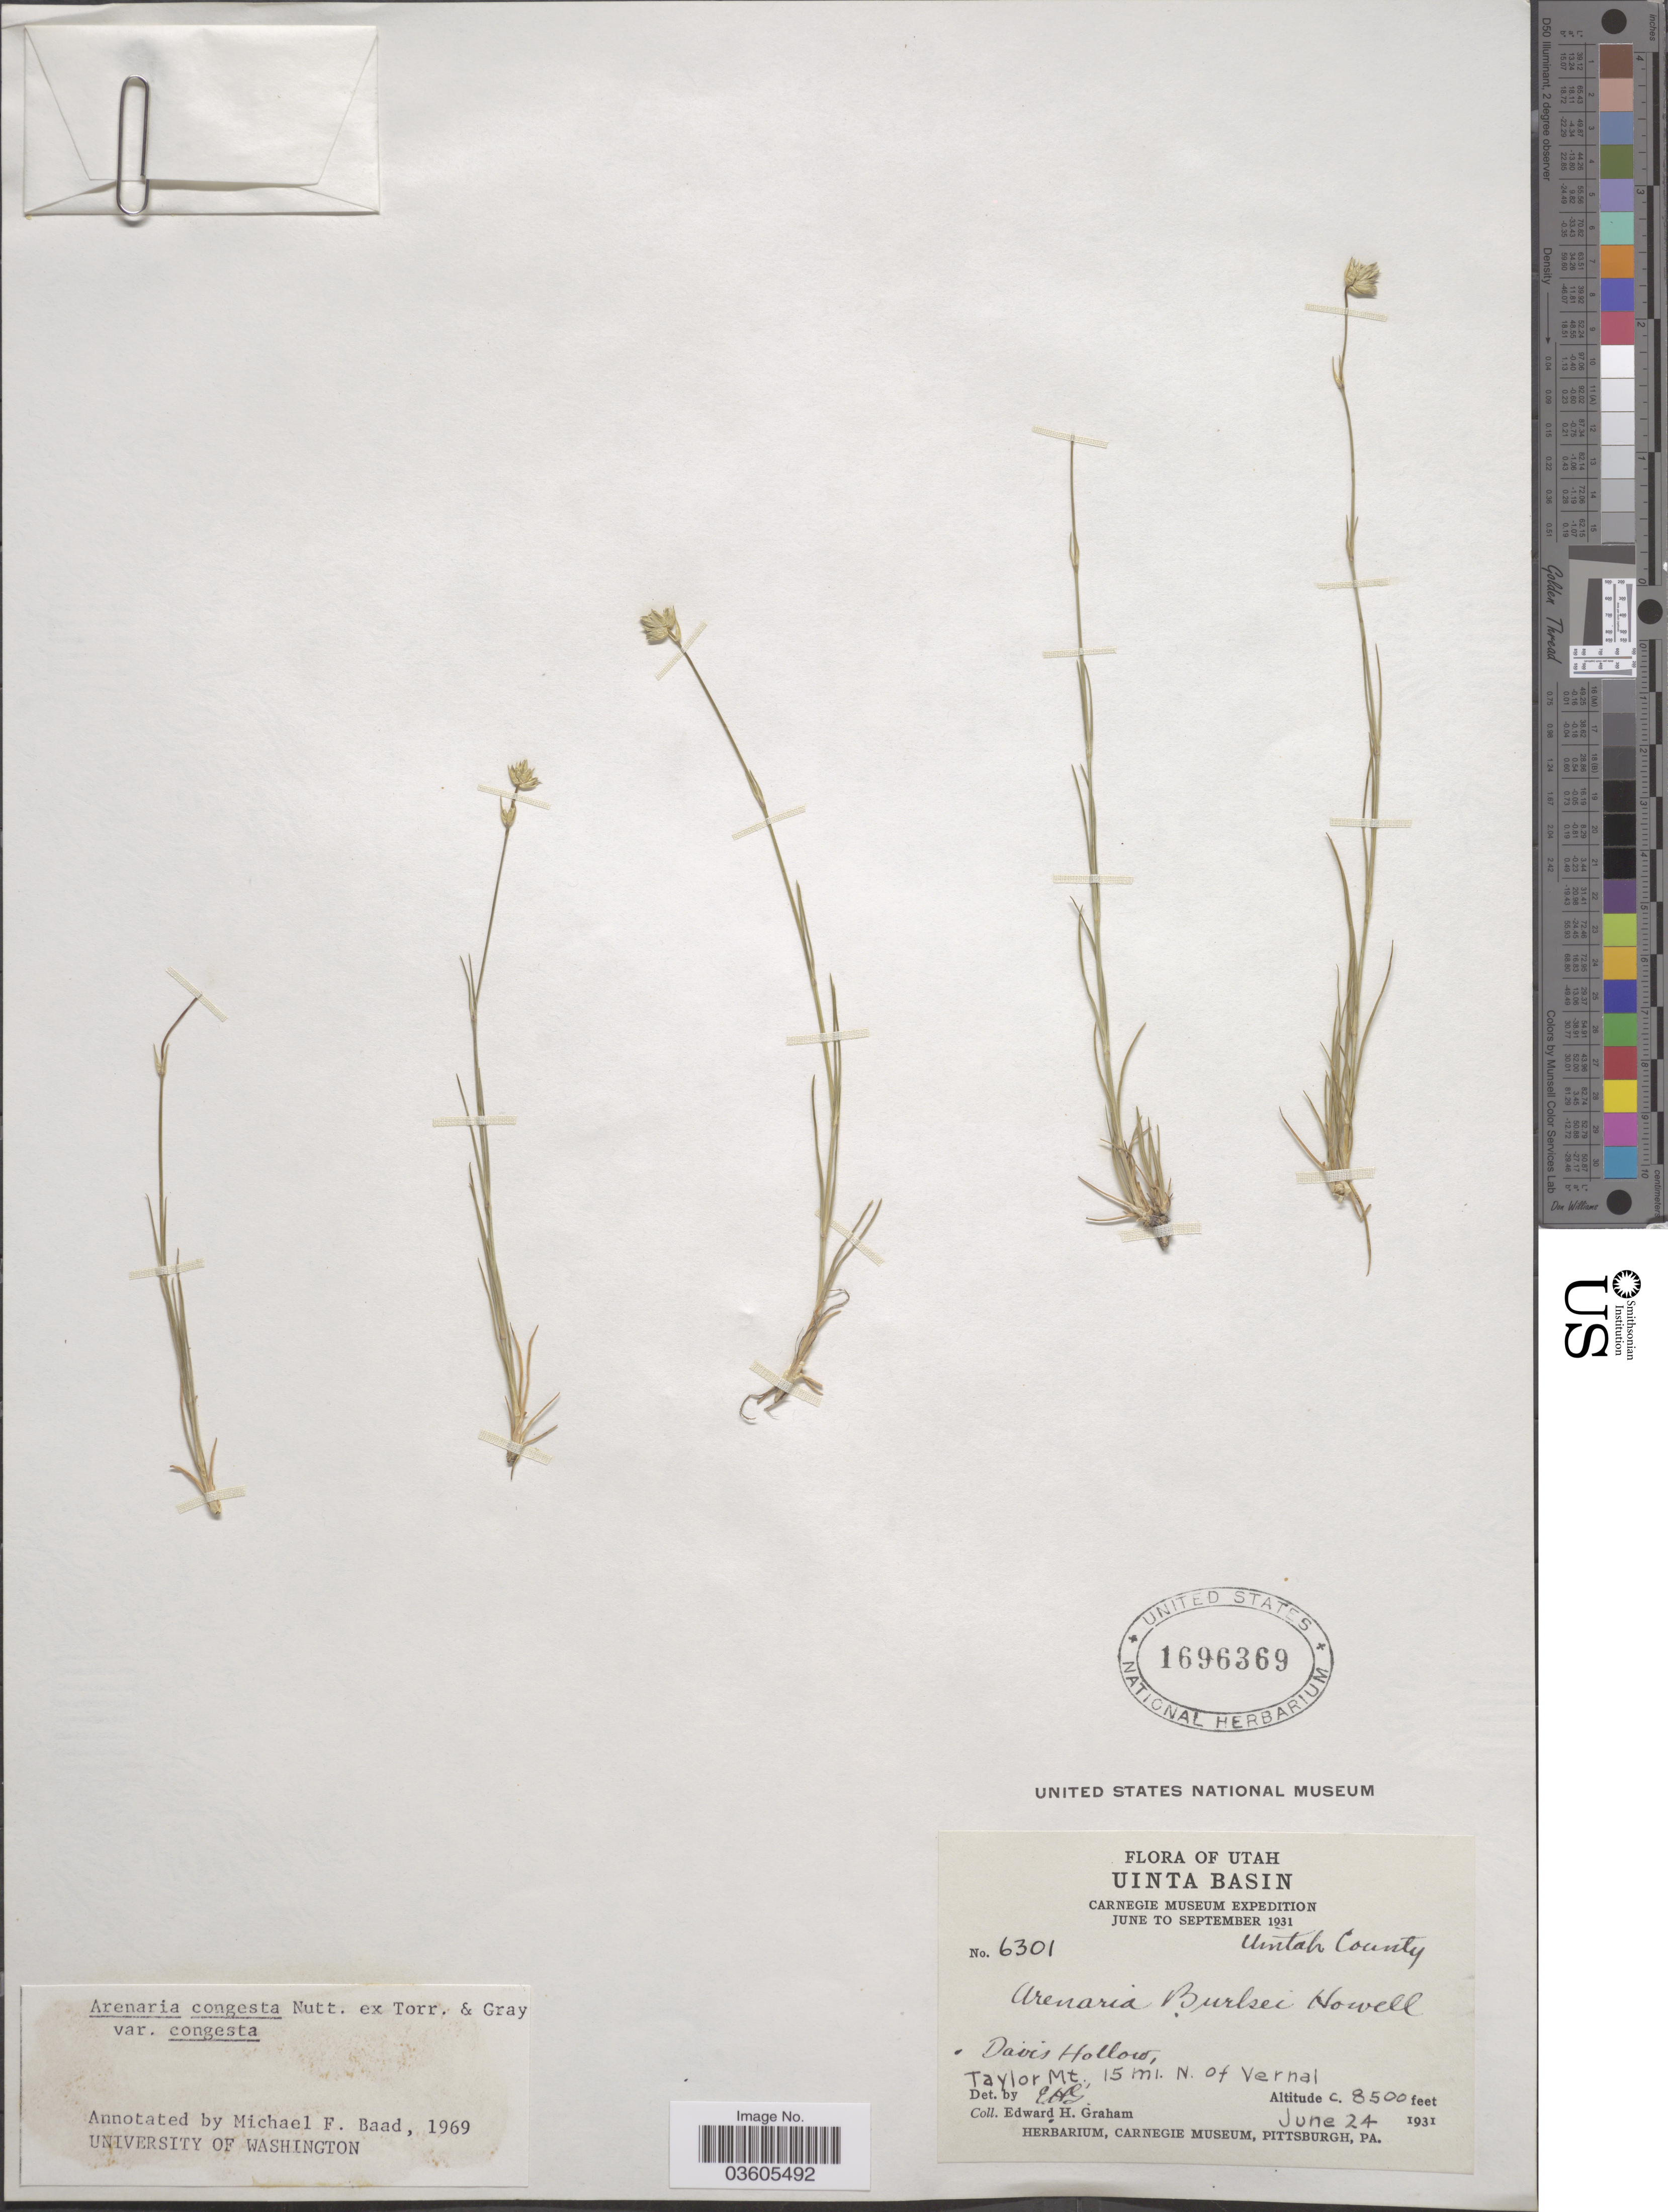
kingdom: Plantae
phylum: Tracheophyta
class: Magnoliopsida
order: Caryophyllales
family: Caryophyllaceae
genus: Eremogone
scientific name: Eremogone congesta var. congesta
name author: (Nutt.) Ikonn.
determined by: Strong, Mark T., (BOT), Smithsonian Institution - National Museum of Natural History (UNITED STATES)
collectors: E. H. Graham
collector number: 6301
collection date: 1931-06-24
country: United States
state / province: Utah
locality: Uinta Basin. Uintah County. Taylor Mt., 15 mi. N. of Vernai.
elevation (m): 2591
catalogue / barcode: US 1696369